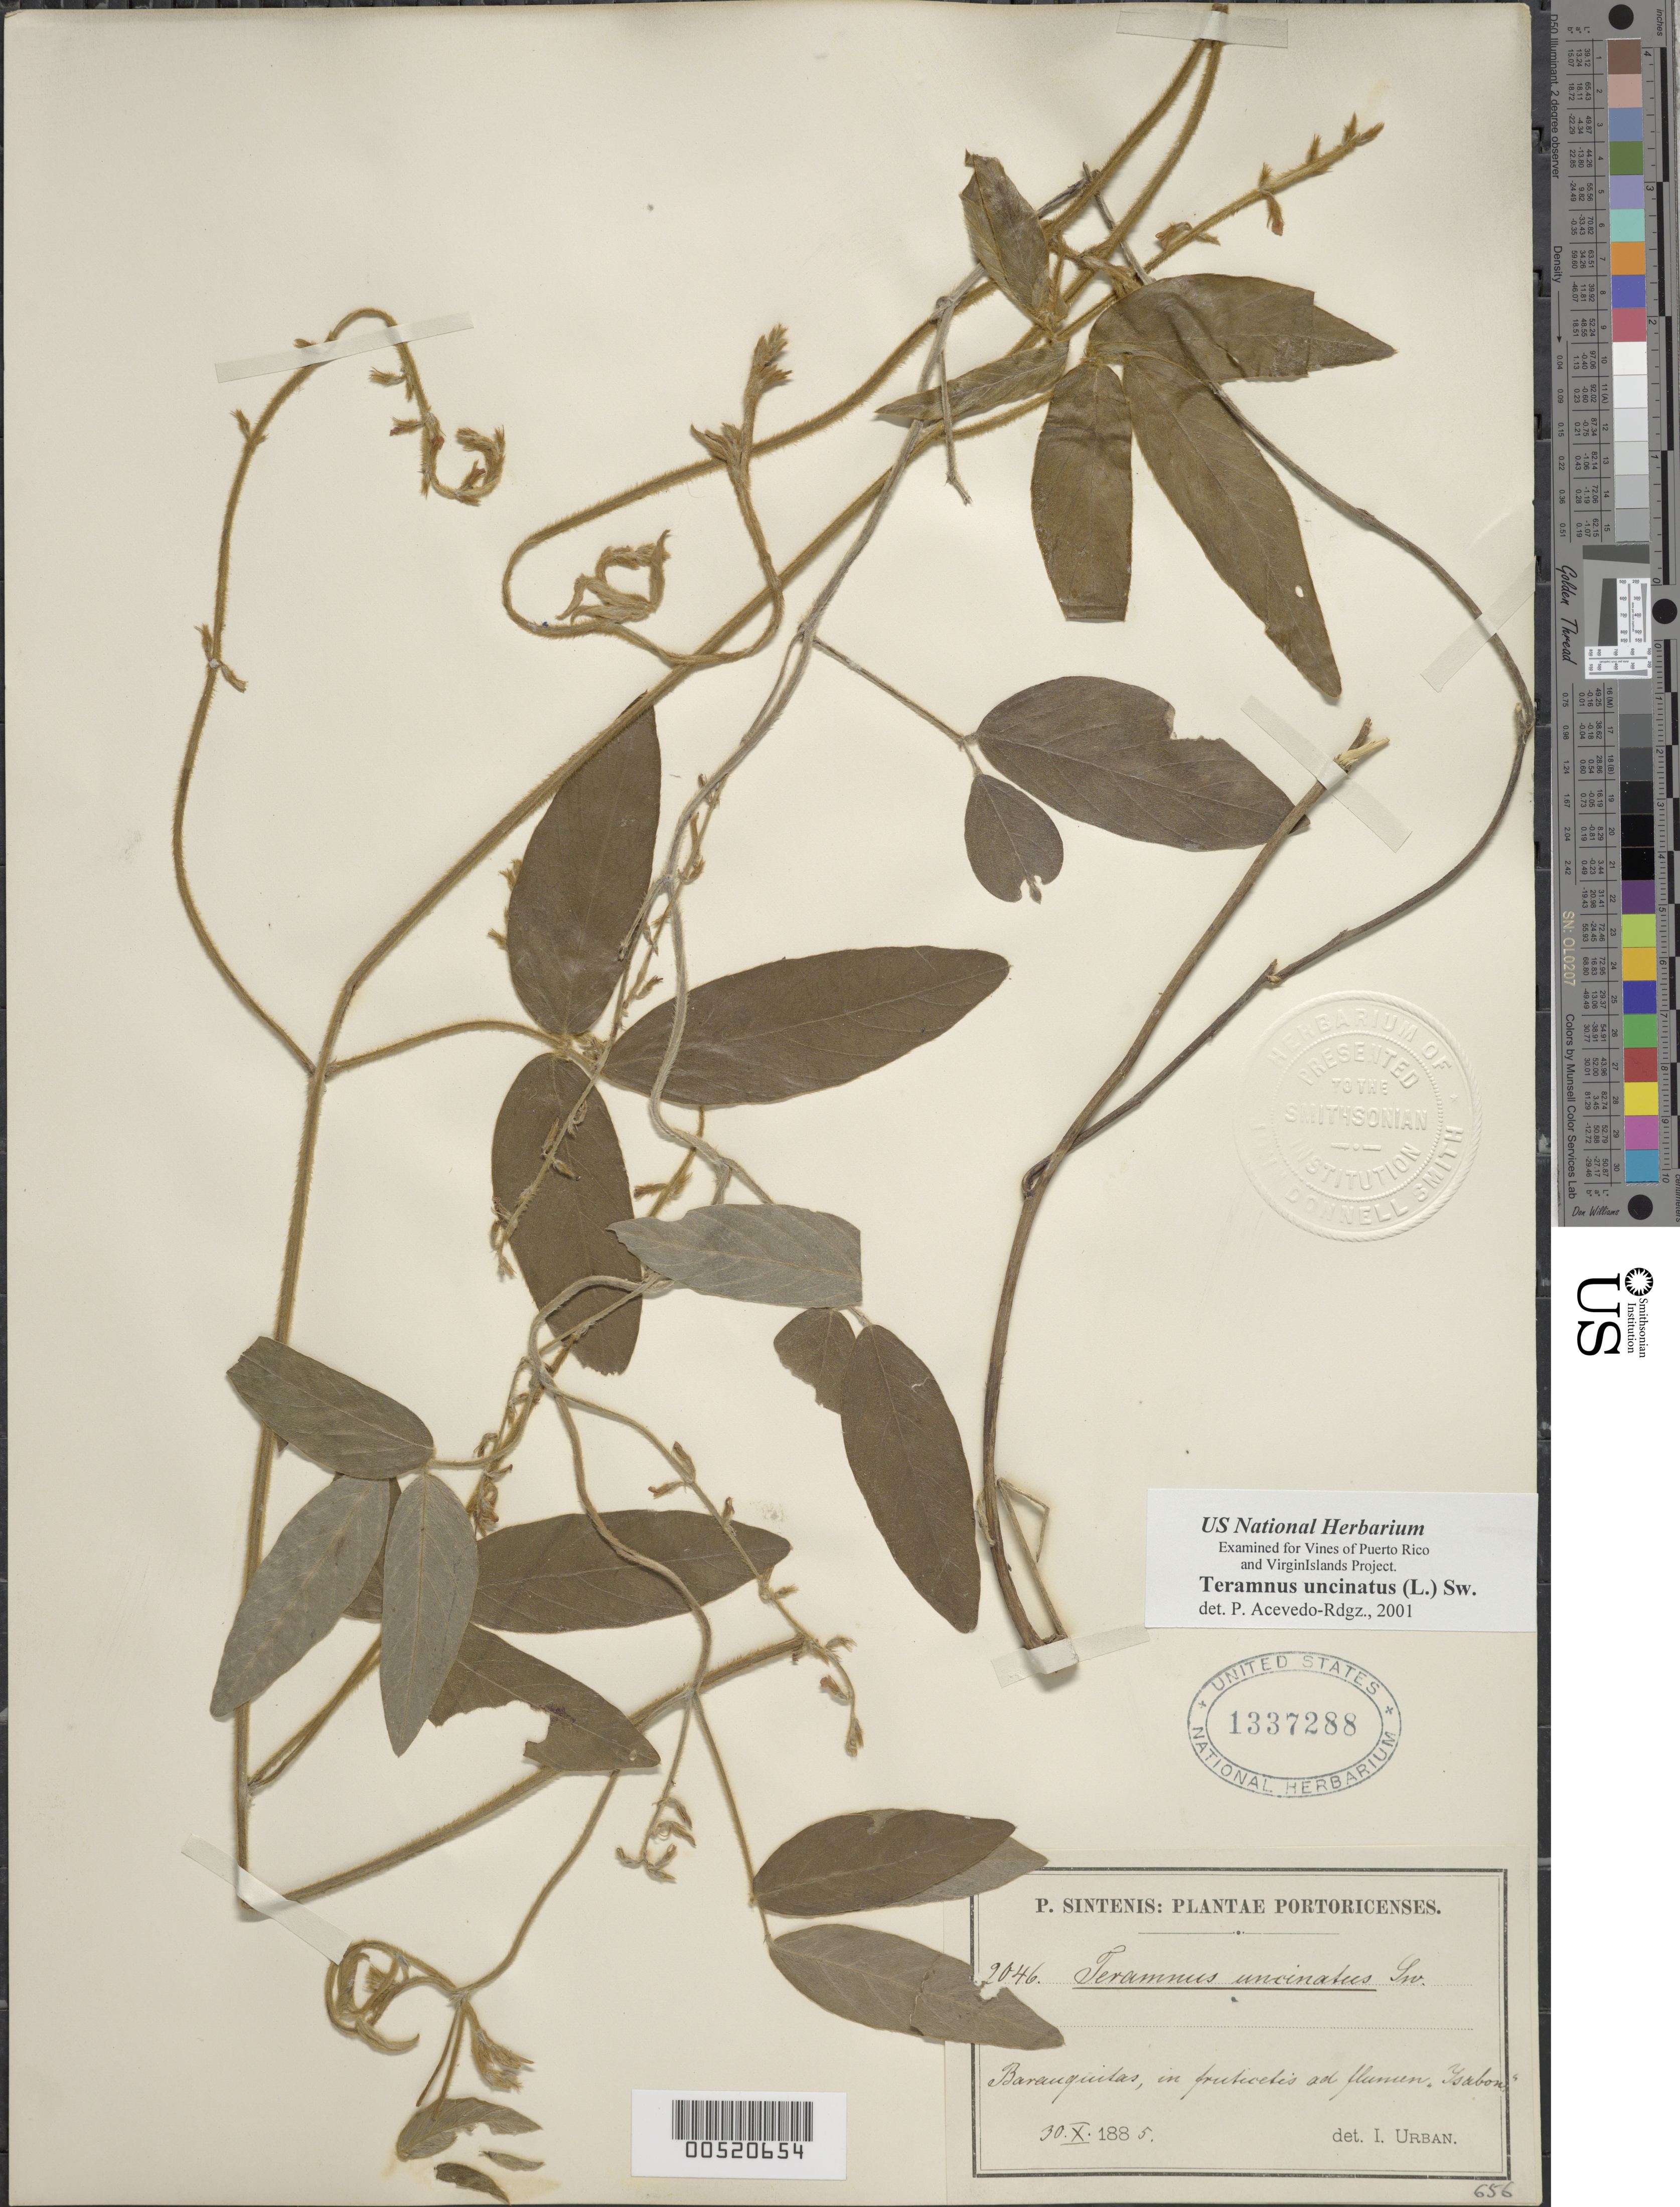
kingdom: Plantae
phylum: Tracheophyta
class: Magnoliopsida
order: Fabales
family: Fabaceae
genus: Teramnus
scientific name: Teramnus uncinatus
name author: (L.) Sw.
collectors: P. Sintenis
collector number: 2046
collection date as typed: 30 Oct 1885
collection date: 1885-10-30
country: Puerto Rico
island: Greater Antilles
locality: Baranquitas. In fruticetis ad flumen.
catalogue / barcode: US 1337288